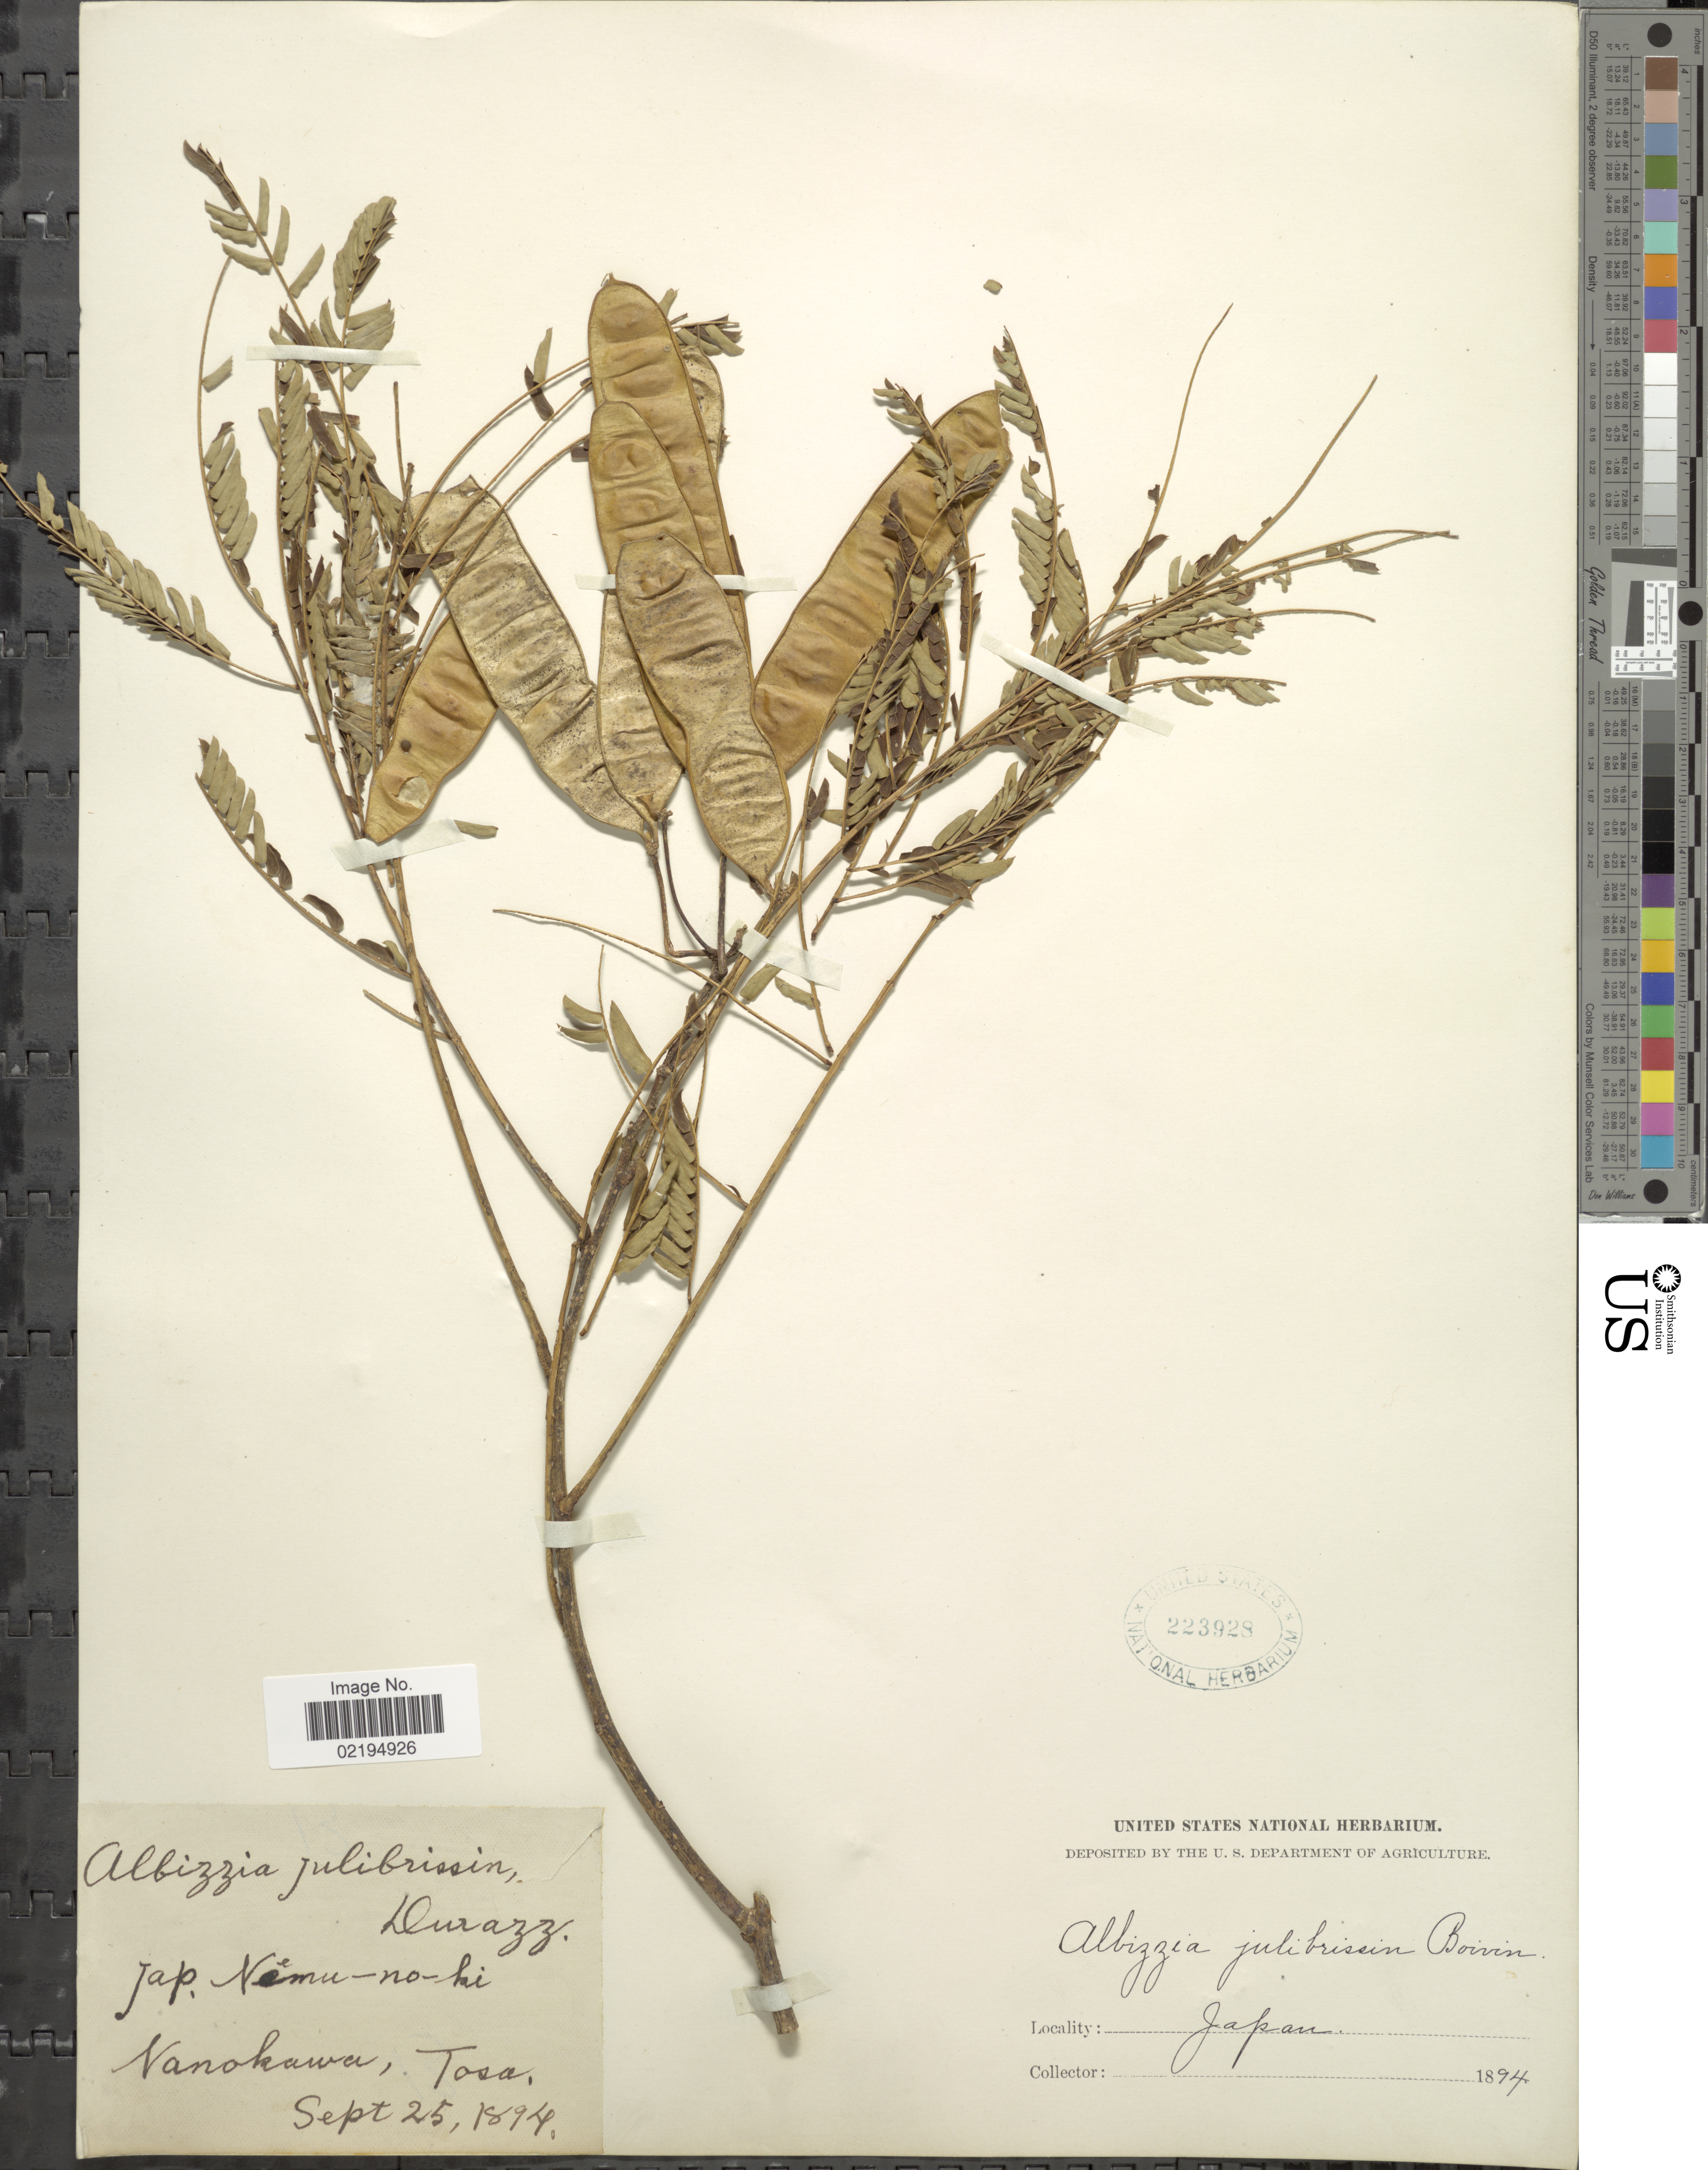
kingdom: Plantae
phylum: Tracheophyta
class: Magnoliopsida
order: Fabales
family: Fabaceae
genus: Albizia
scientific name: Albizia julibrissin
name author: Durazz.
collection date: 1894-09-25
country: Japan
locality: Nanokawa, Tosa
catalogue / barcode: US 223928